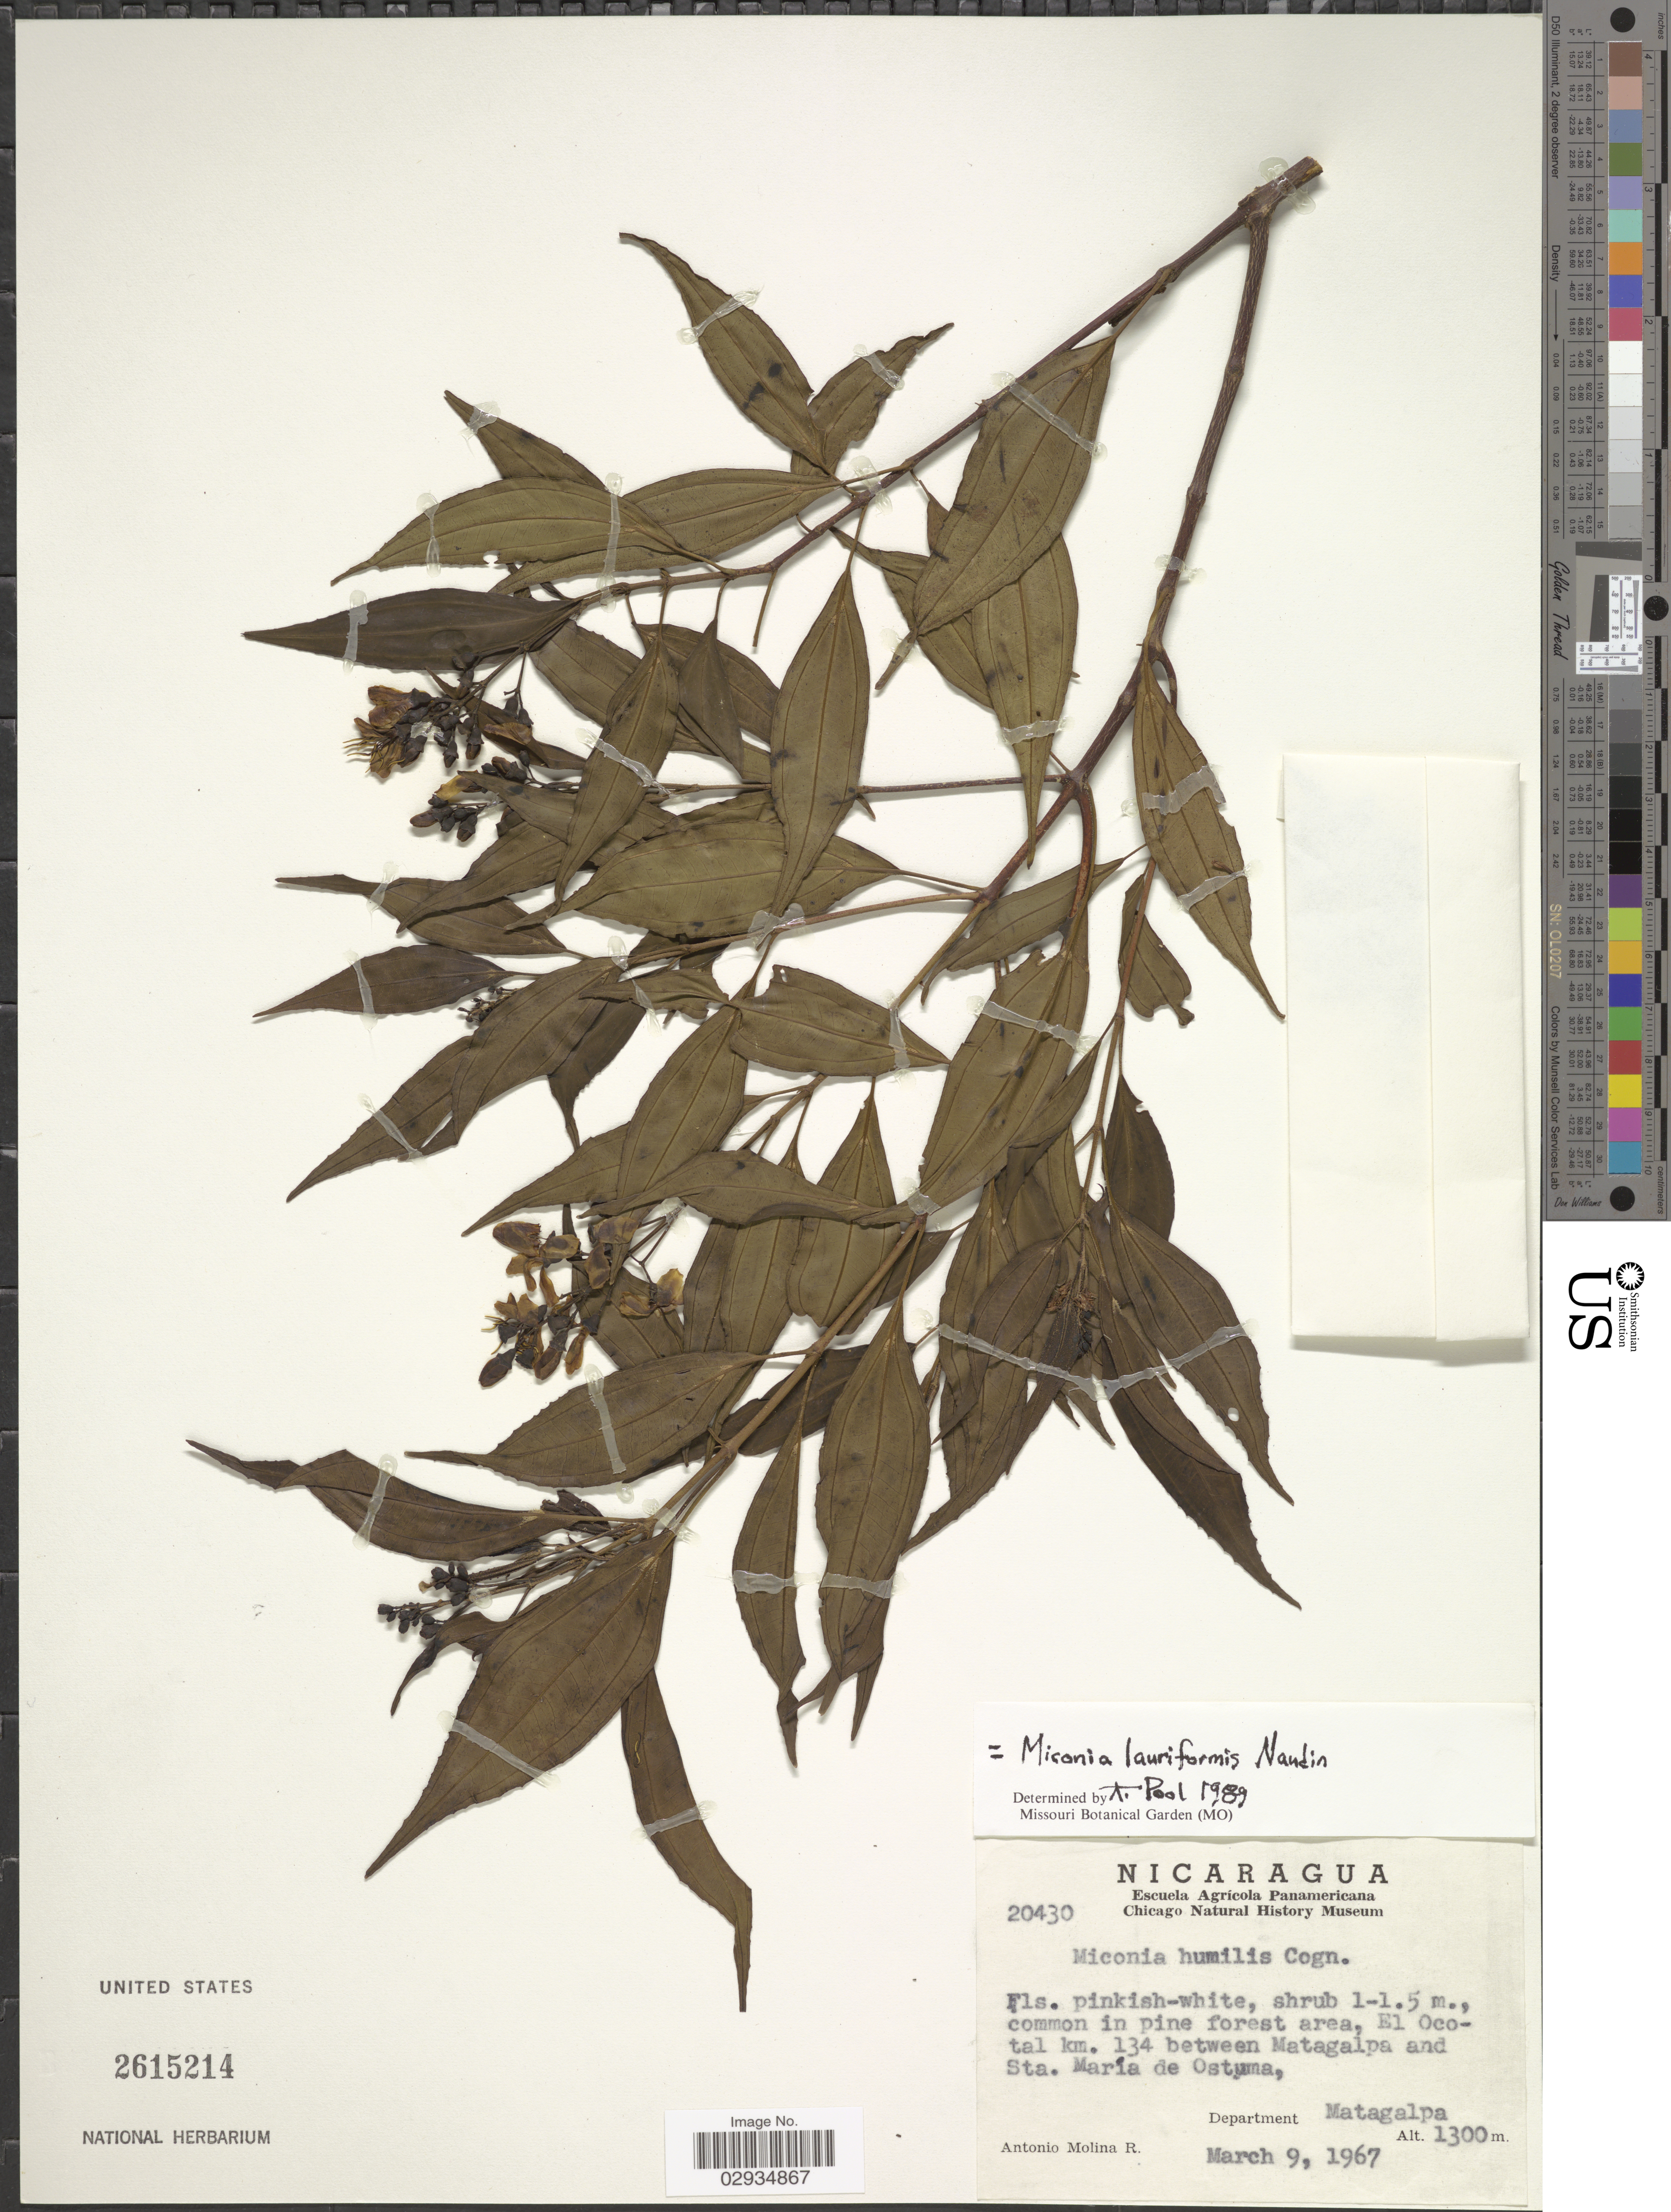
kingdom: Plantae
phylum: Tracheophyta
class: Magnoliopsida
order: Myrtales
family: Melastomataceae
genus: Miconia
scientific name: Miconia lauriformis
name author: Naudin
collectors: A. Molina R.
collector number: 20430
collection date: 1967-03-09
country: Nicaragua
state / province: Matagalpa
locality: El Ocotal km. 134 between Matagalpa and Sta. María de Ostuma, Department Matagalpa.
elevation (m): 1300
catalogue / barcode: US 2615214